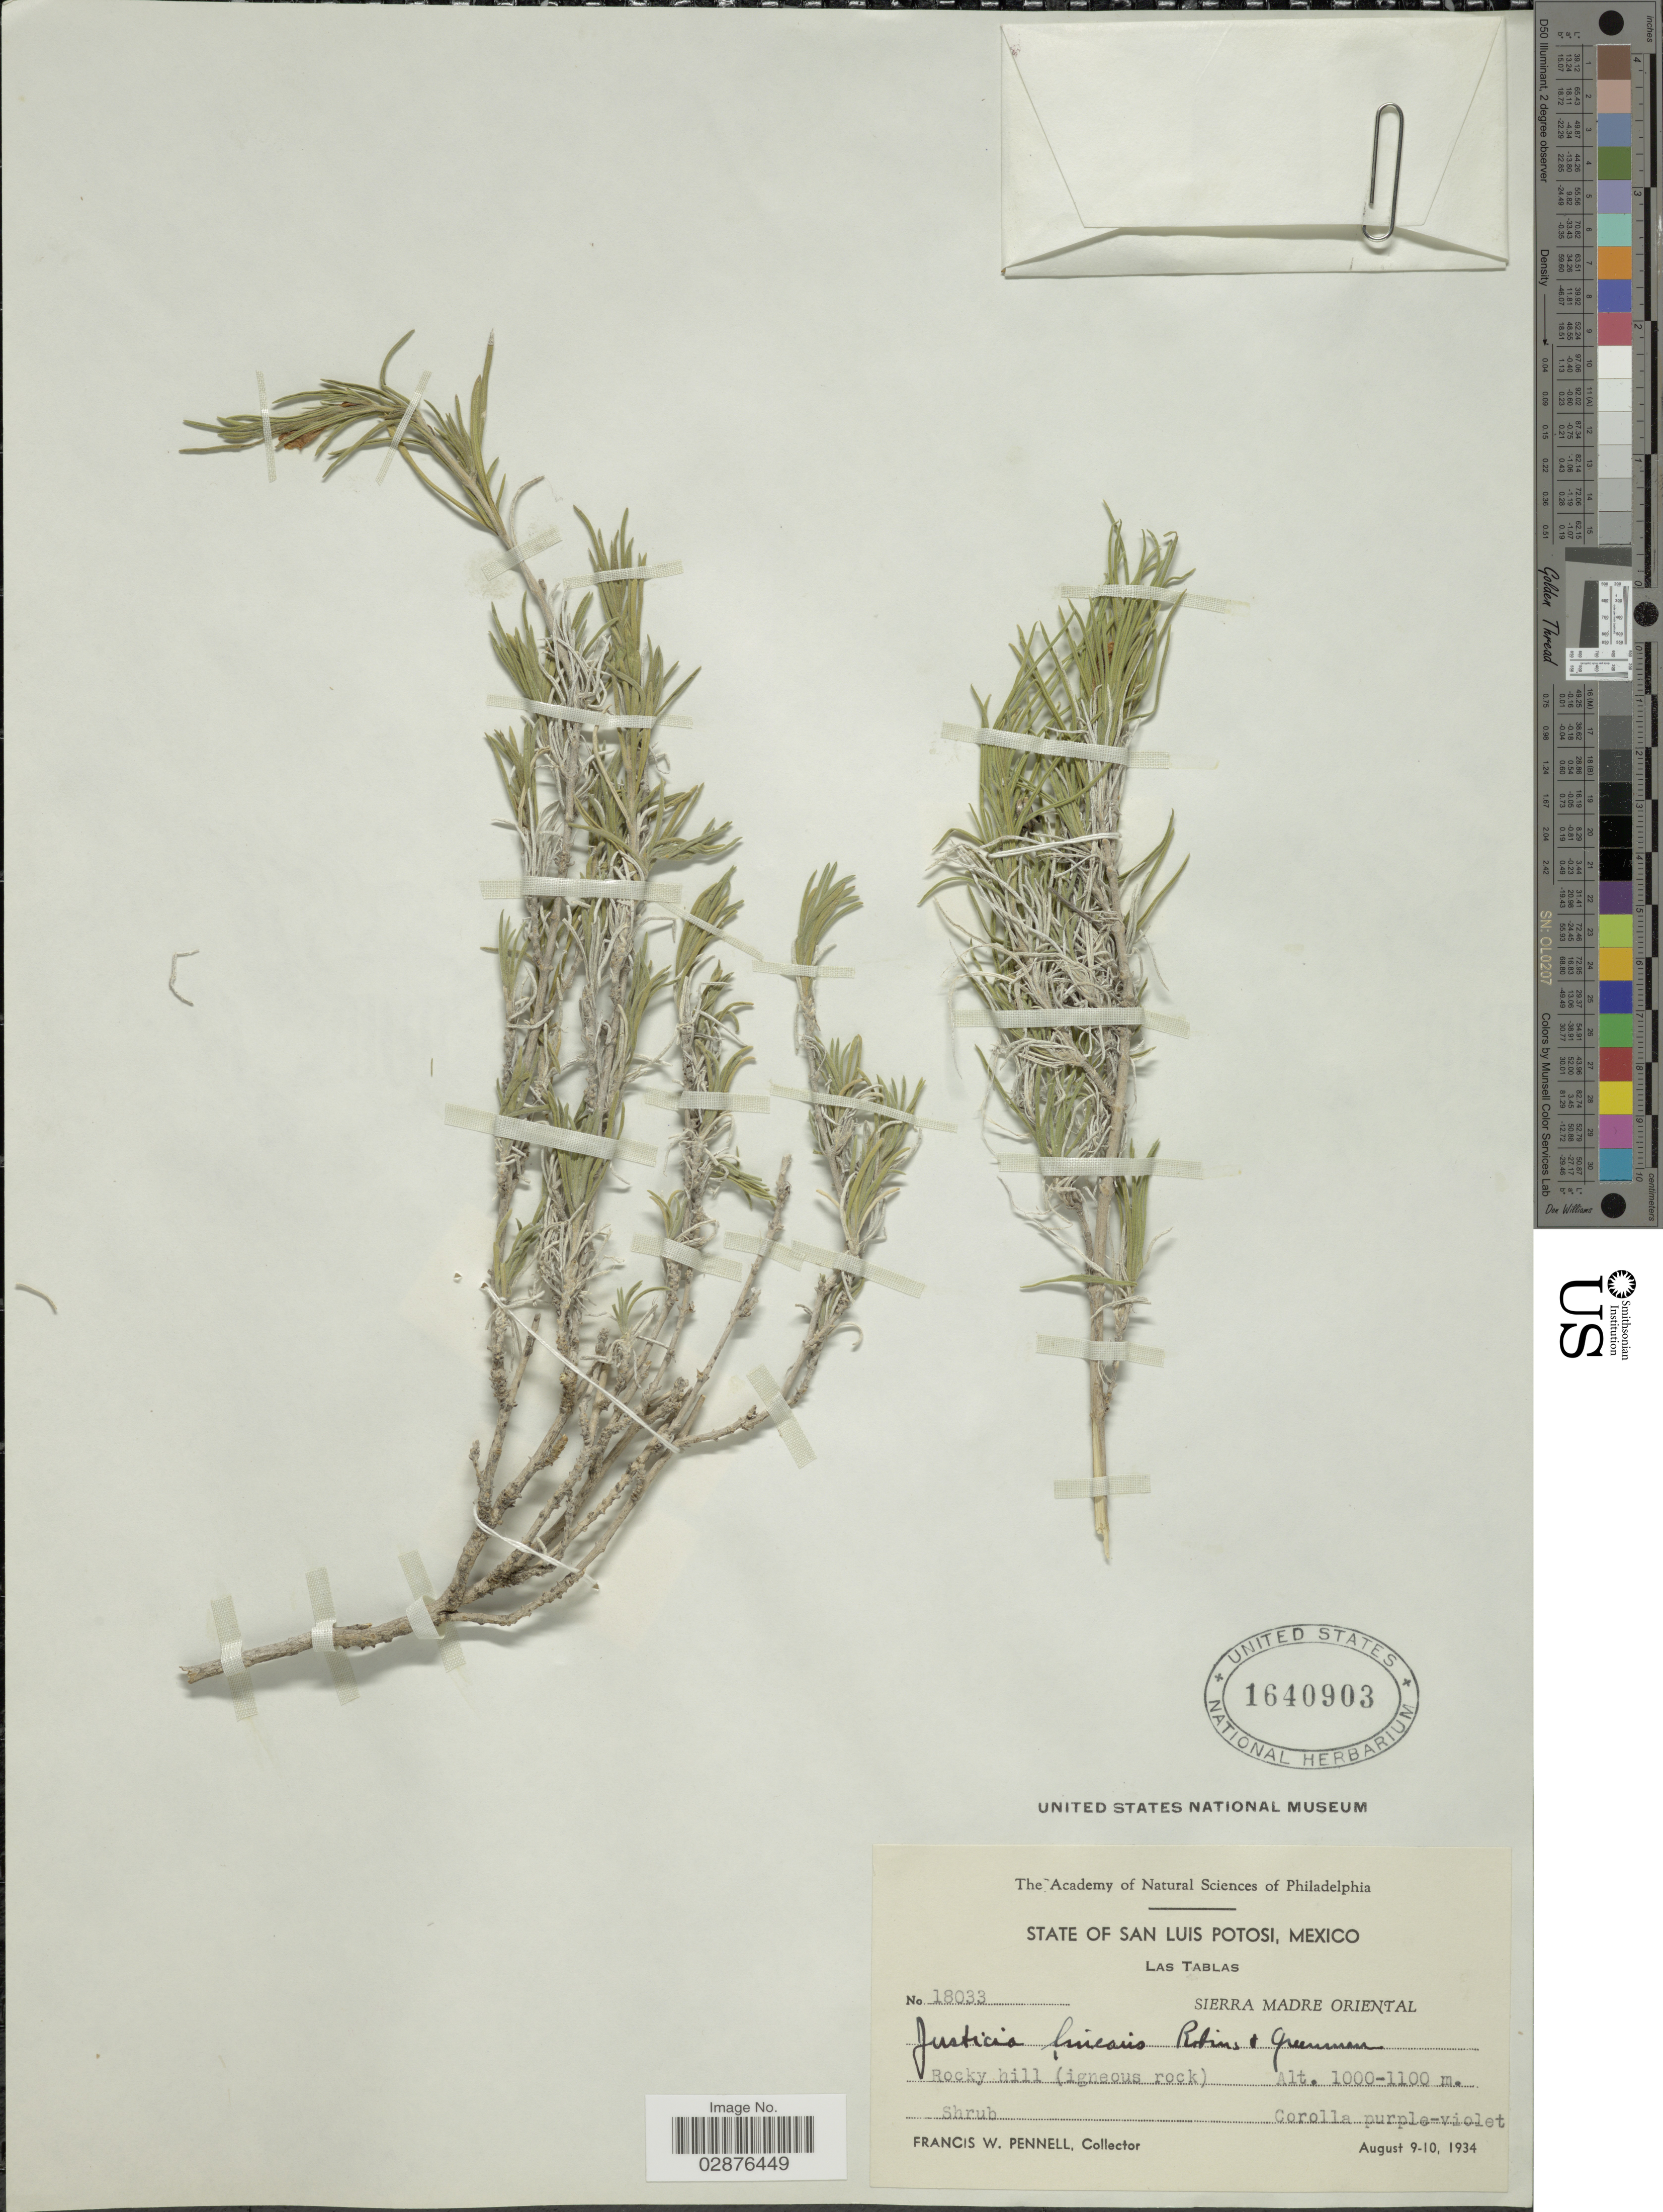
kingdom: Plantae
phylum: Tracheophyta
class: Magnoliopsida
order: Lamiales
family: Acanthaceae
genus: Justicia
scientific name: Justicia linearis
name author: B.L. Rob. & Greenm.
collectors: F. W. Pennell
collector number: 18033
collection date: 1934-08-09/1934-08-10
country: Mexico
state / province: San Luis Potosí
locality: Las Tablas. Sierra Madre Oriental.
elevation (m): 1000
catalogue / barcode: US 1640903